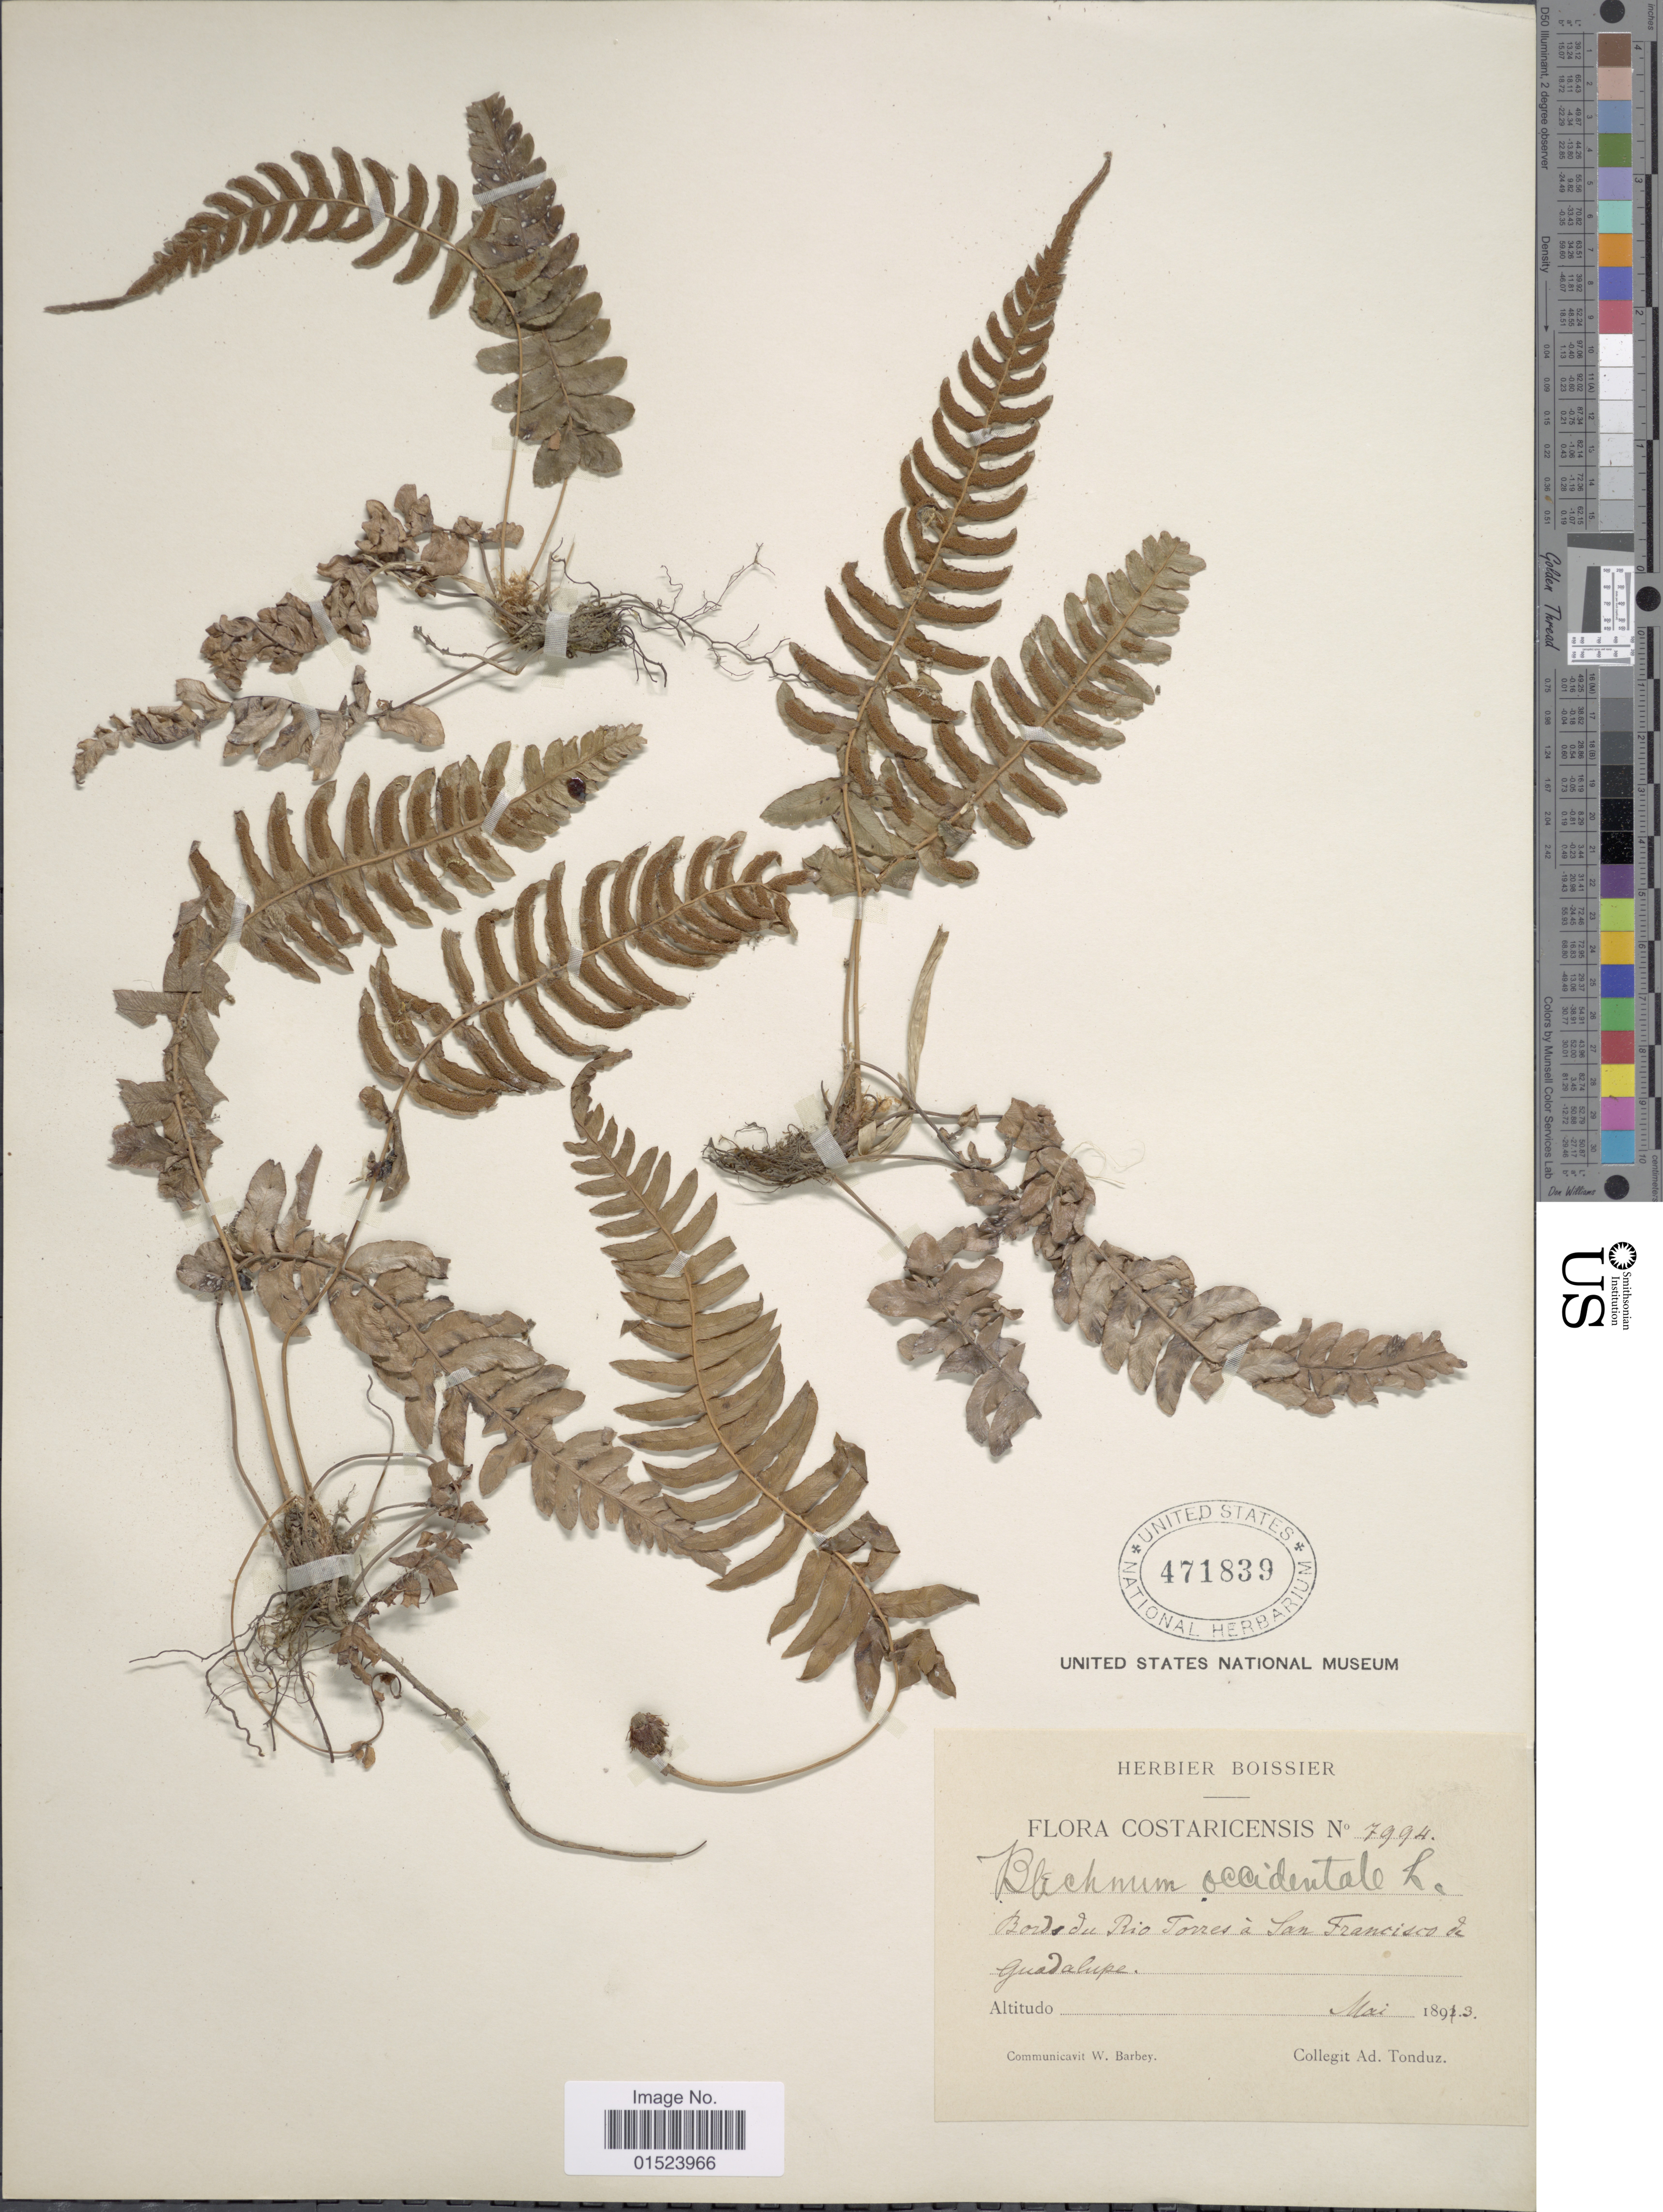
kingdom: Plantae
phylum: Tracheophyta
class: Polypodiopsida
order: Polypodiales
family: Blechnaceae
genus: Blechnum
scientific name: Blechnum glandulosum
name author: Link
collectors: A. Tonduz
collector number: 7994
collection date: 1893-05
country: Costa Rica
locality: Bords du Rio Torres á San Francisco de Guadalupe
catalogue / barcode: US 471839